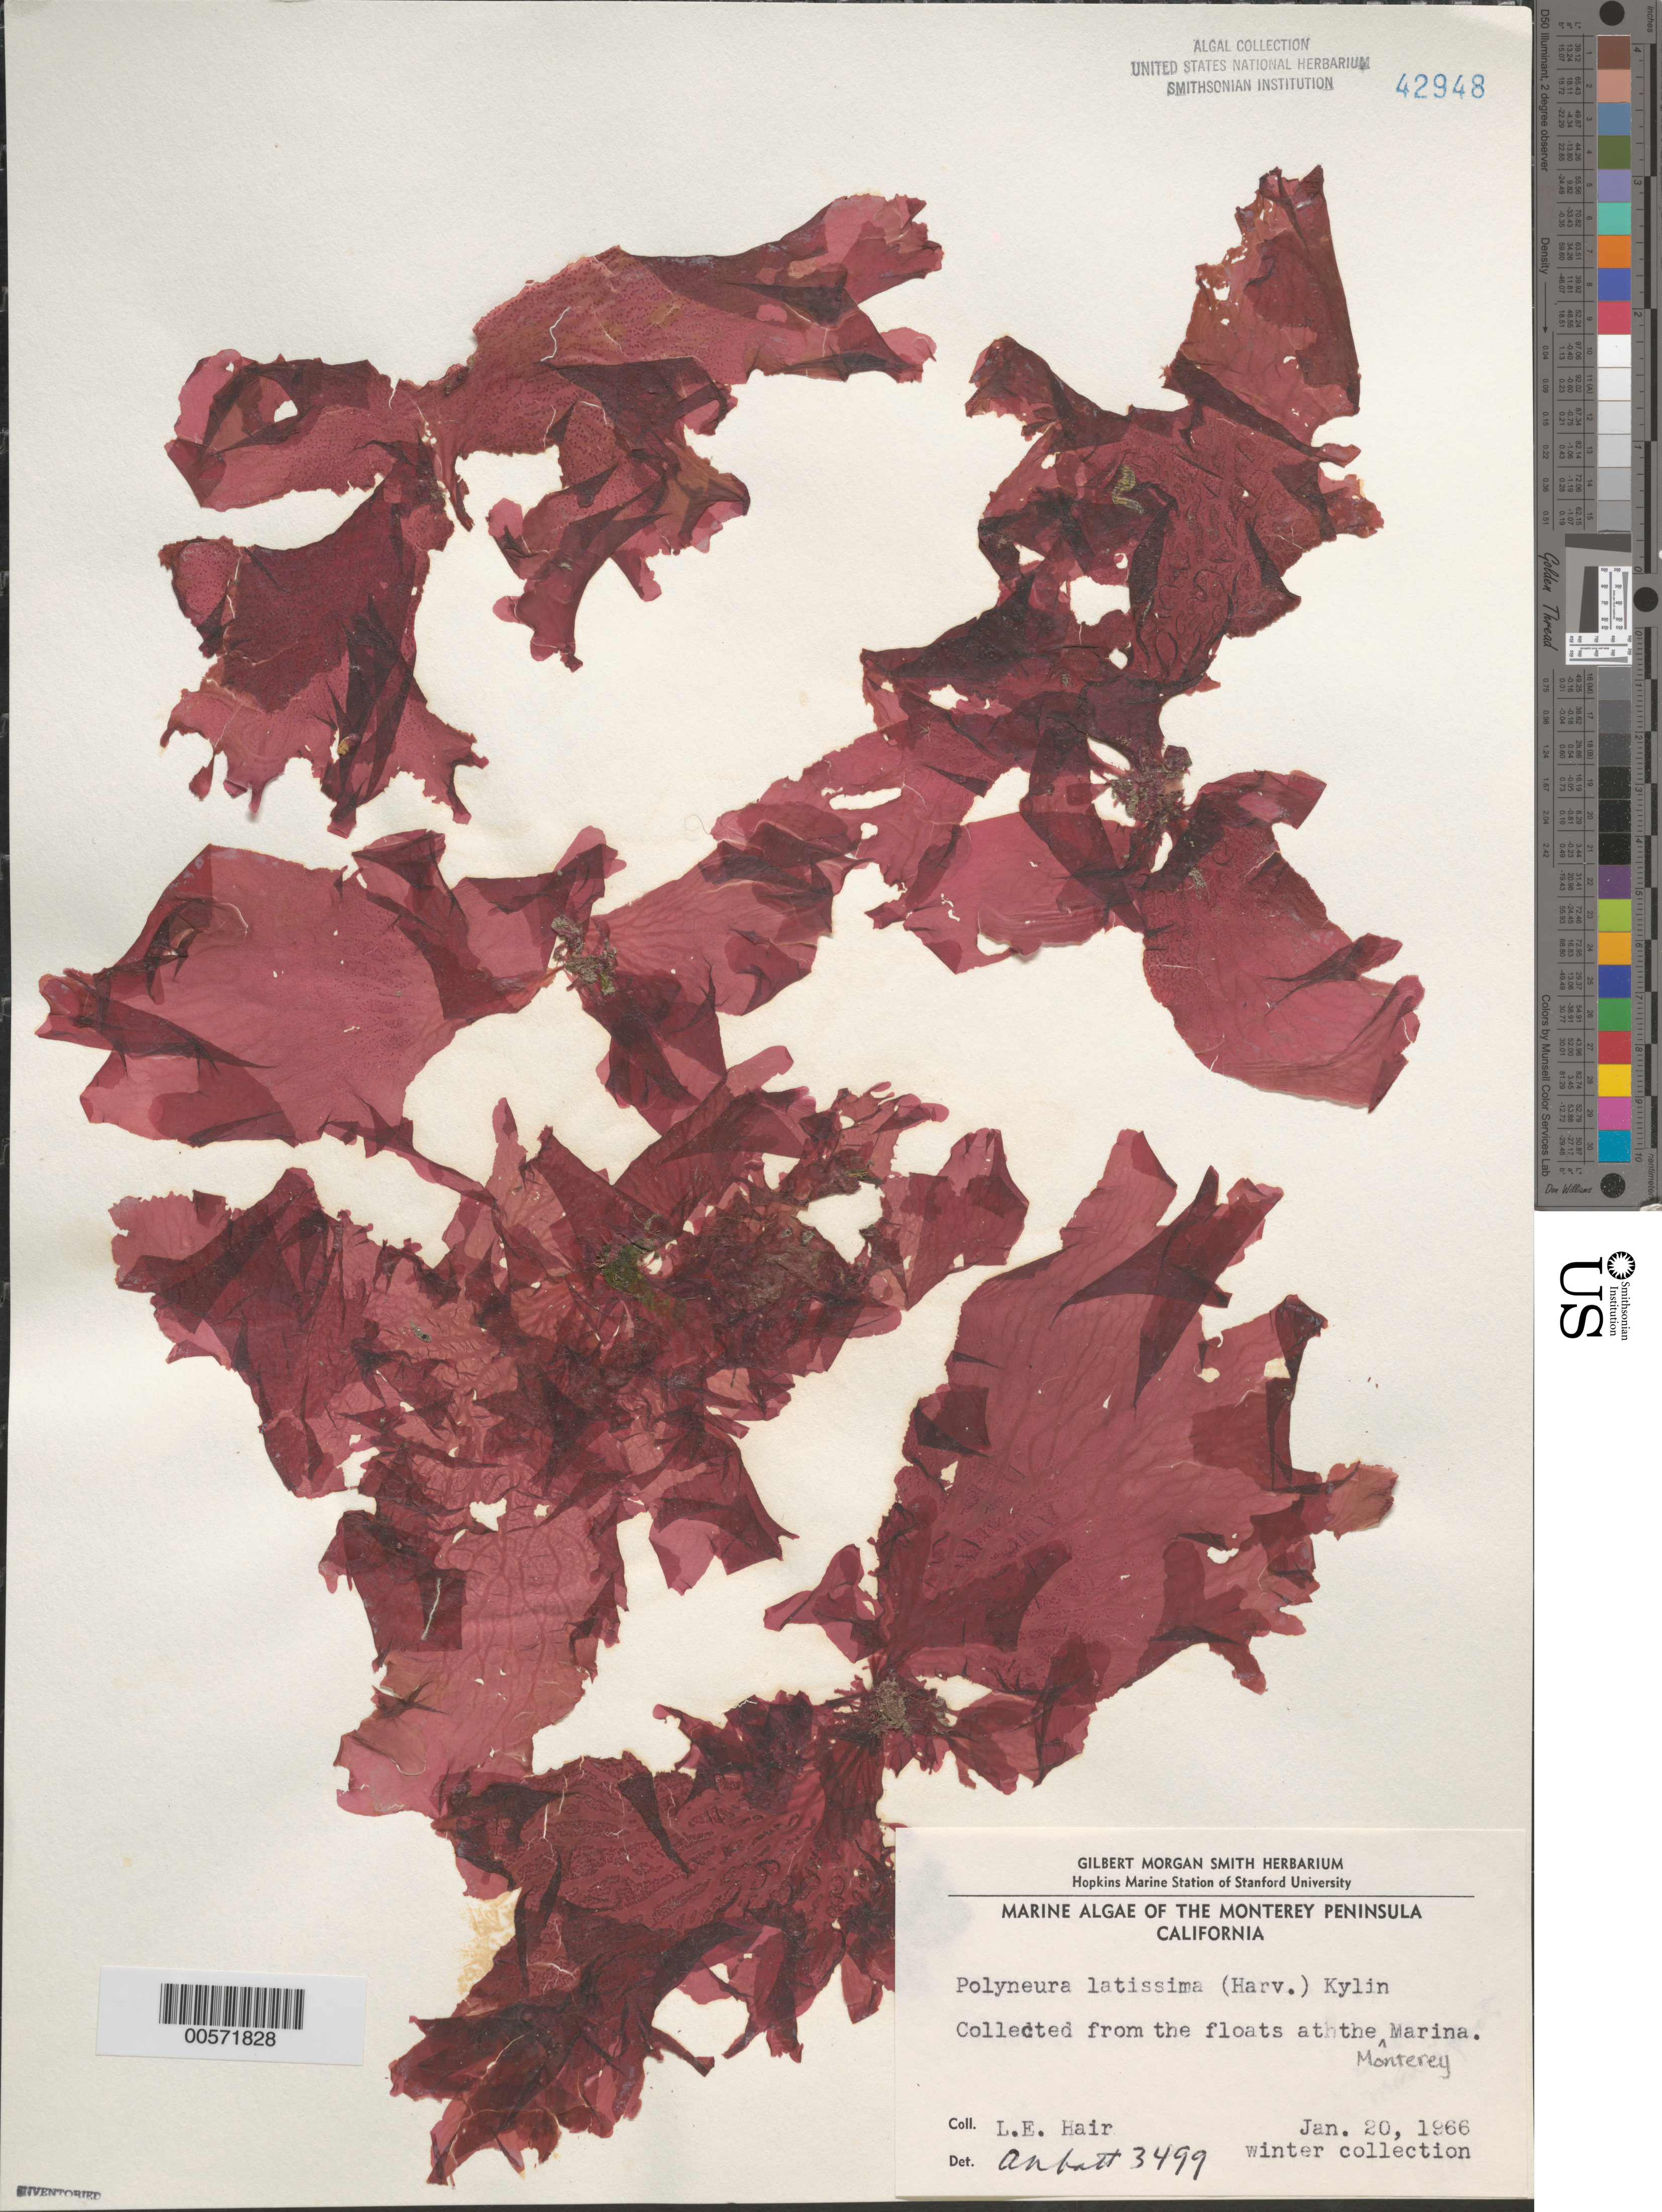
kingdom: Plantae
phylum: Rhodophyta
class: Florideophyceae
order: Ceramiales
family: Delesseriaceae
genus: Polyneura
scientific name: Polyneura latissima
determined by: Abbott, Isabella A.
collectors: L. Hair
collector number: IAA 3499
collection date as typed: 20 Jan 1966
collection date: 1966-01-20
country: United States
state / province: California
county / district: Monterey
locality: Monterey Marina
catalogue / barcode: US 42948